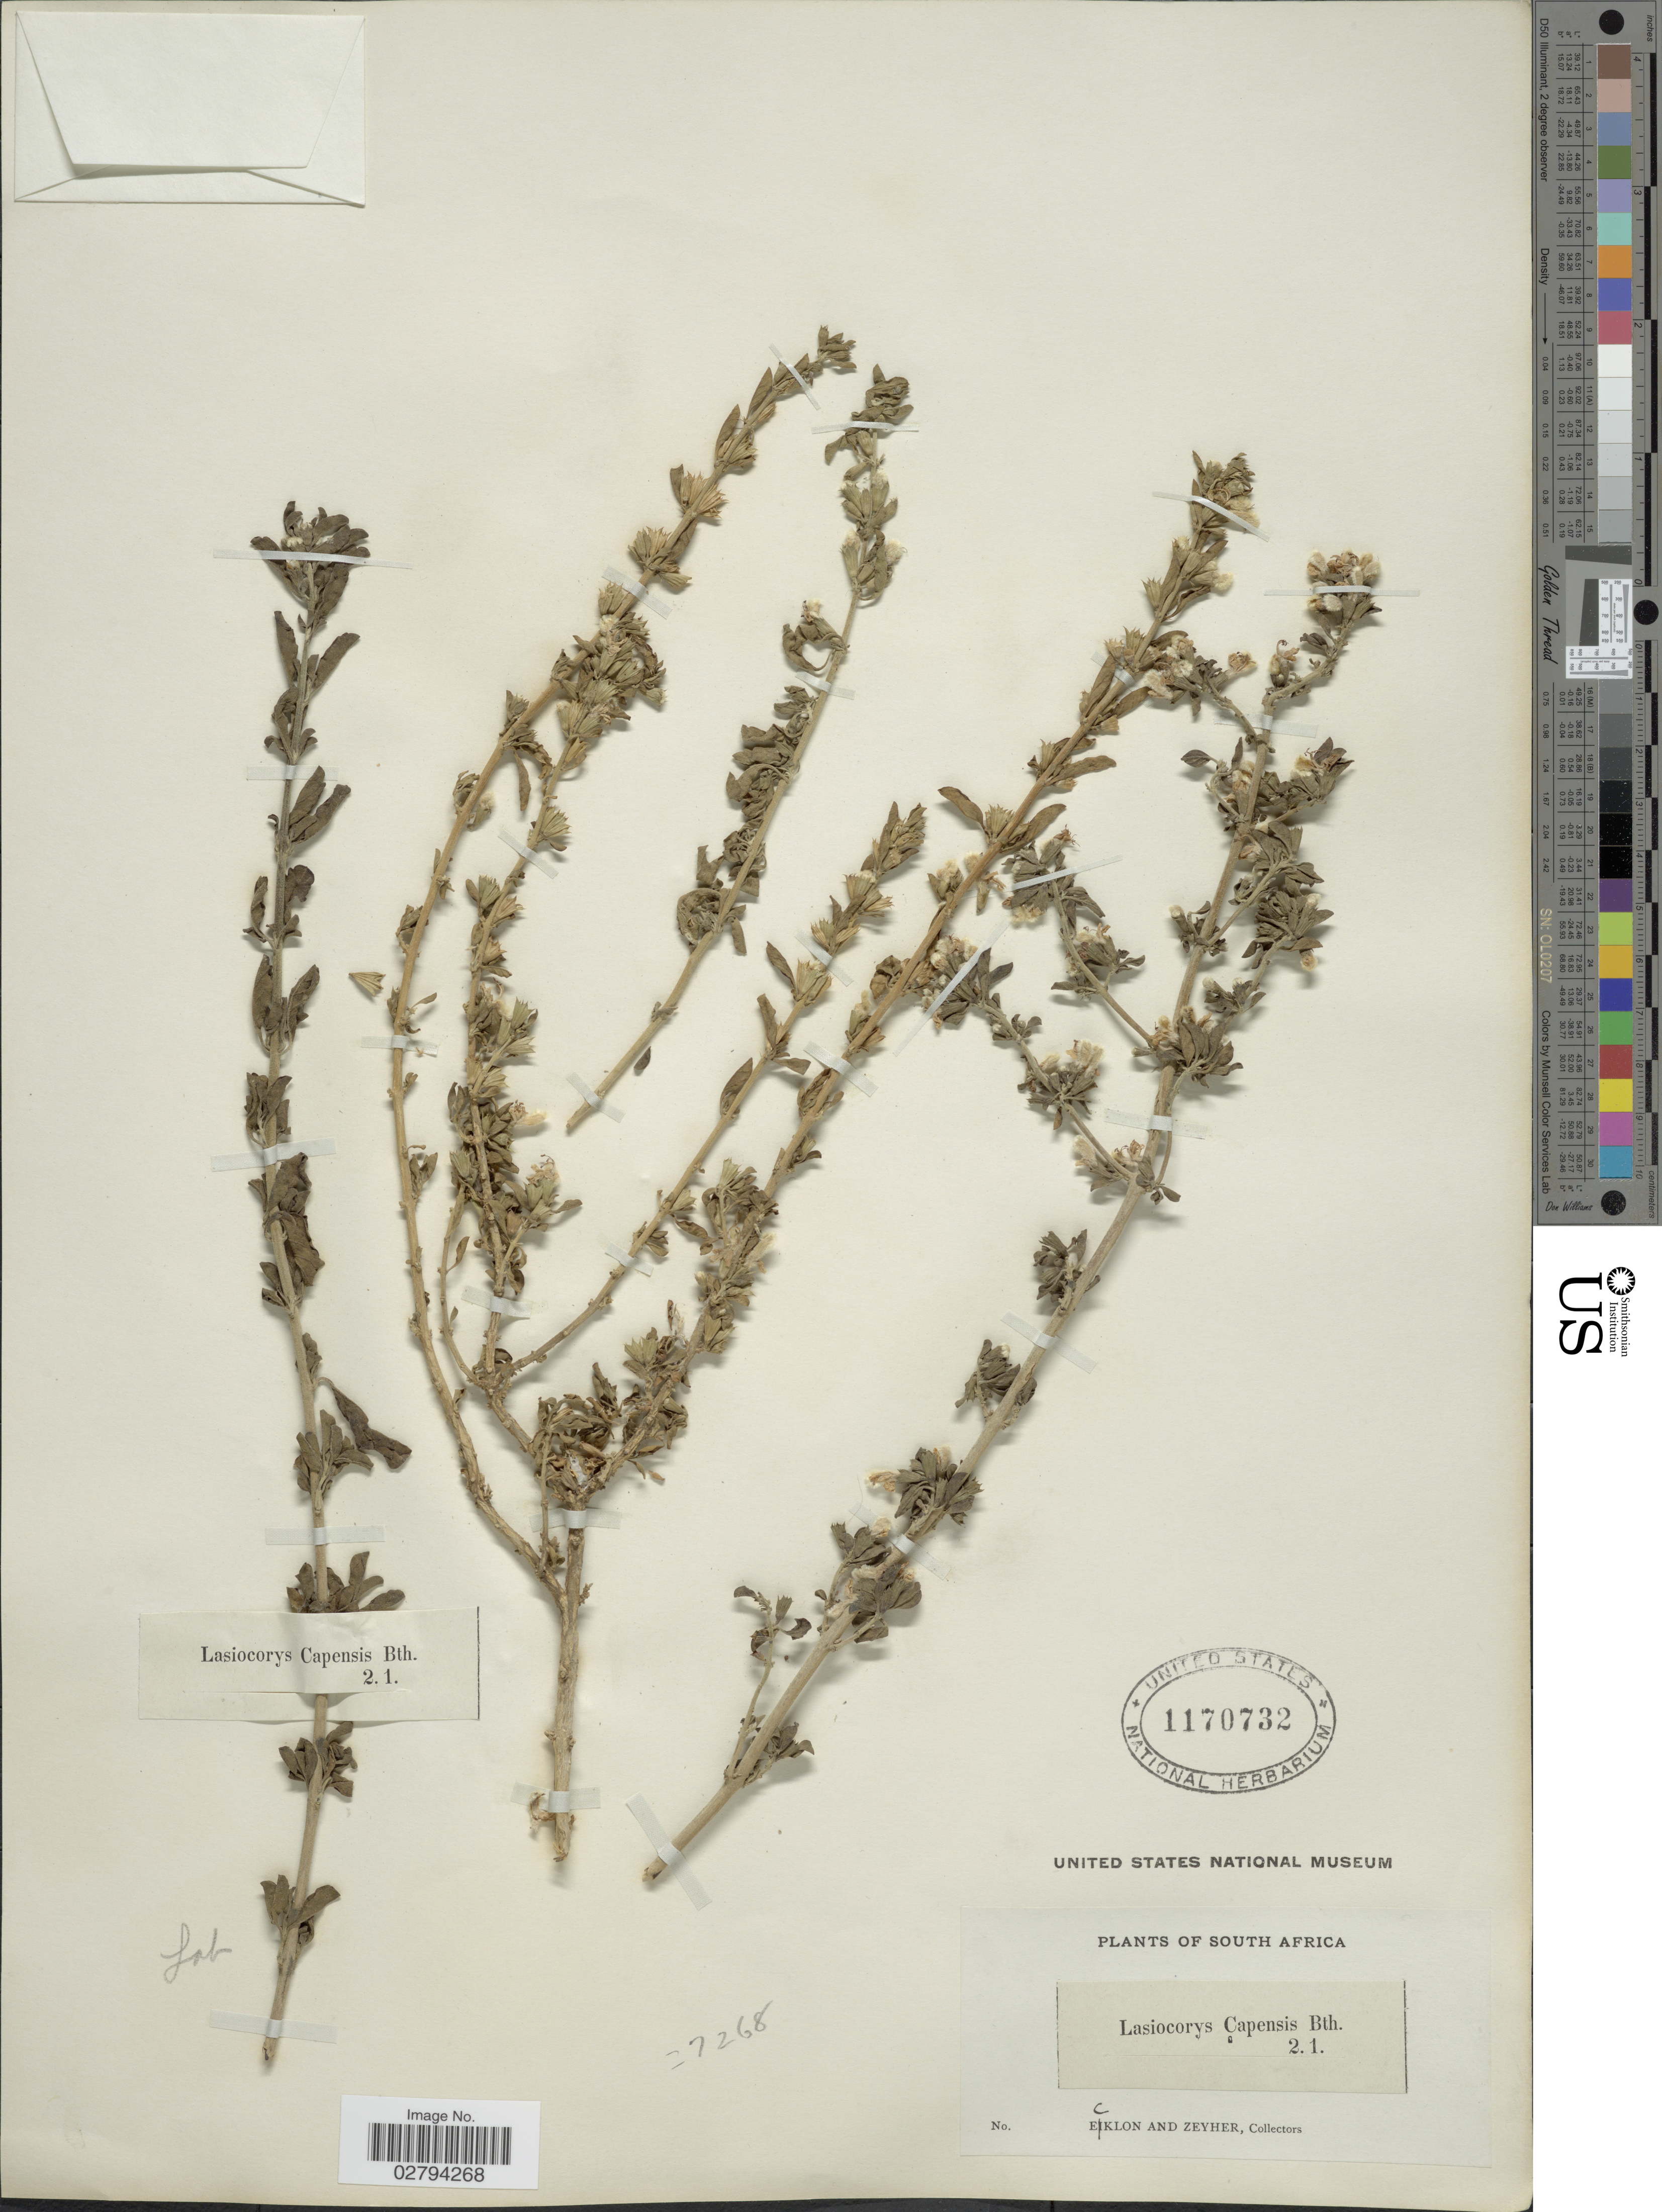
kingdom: Plantae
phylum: Tracheophyta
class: Magnoliopsida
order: Lamiales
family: Lamiaceae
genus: Leucas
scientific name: Leucas capensis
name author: (Benth.) Engl.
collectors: -. Ecklon & -. Zeyher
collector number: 7268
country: South Africa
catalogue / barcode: US 1170732